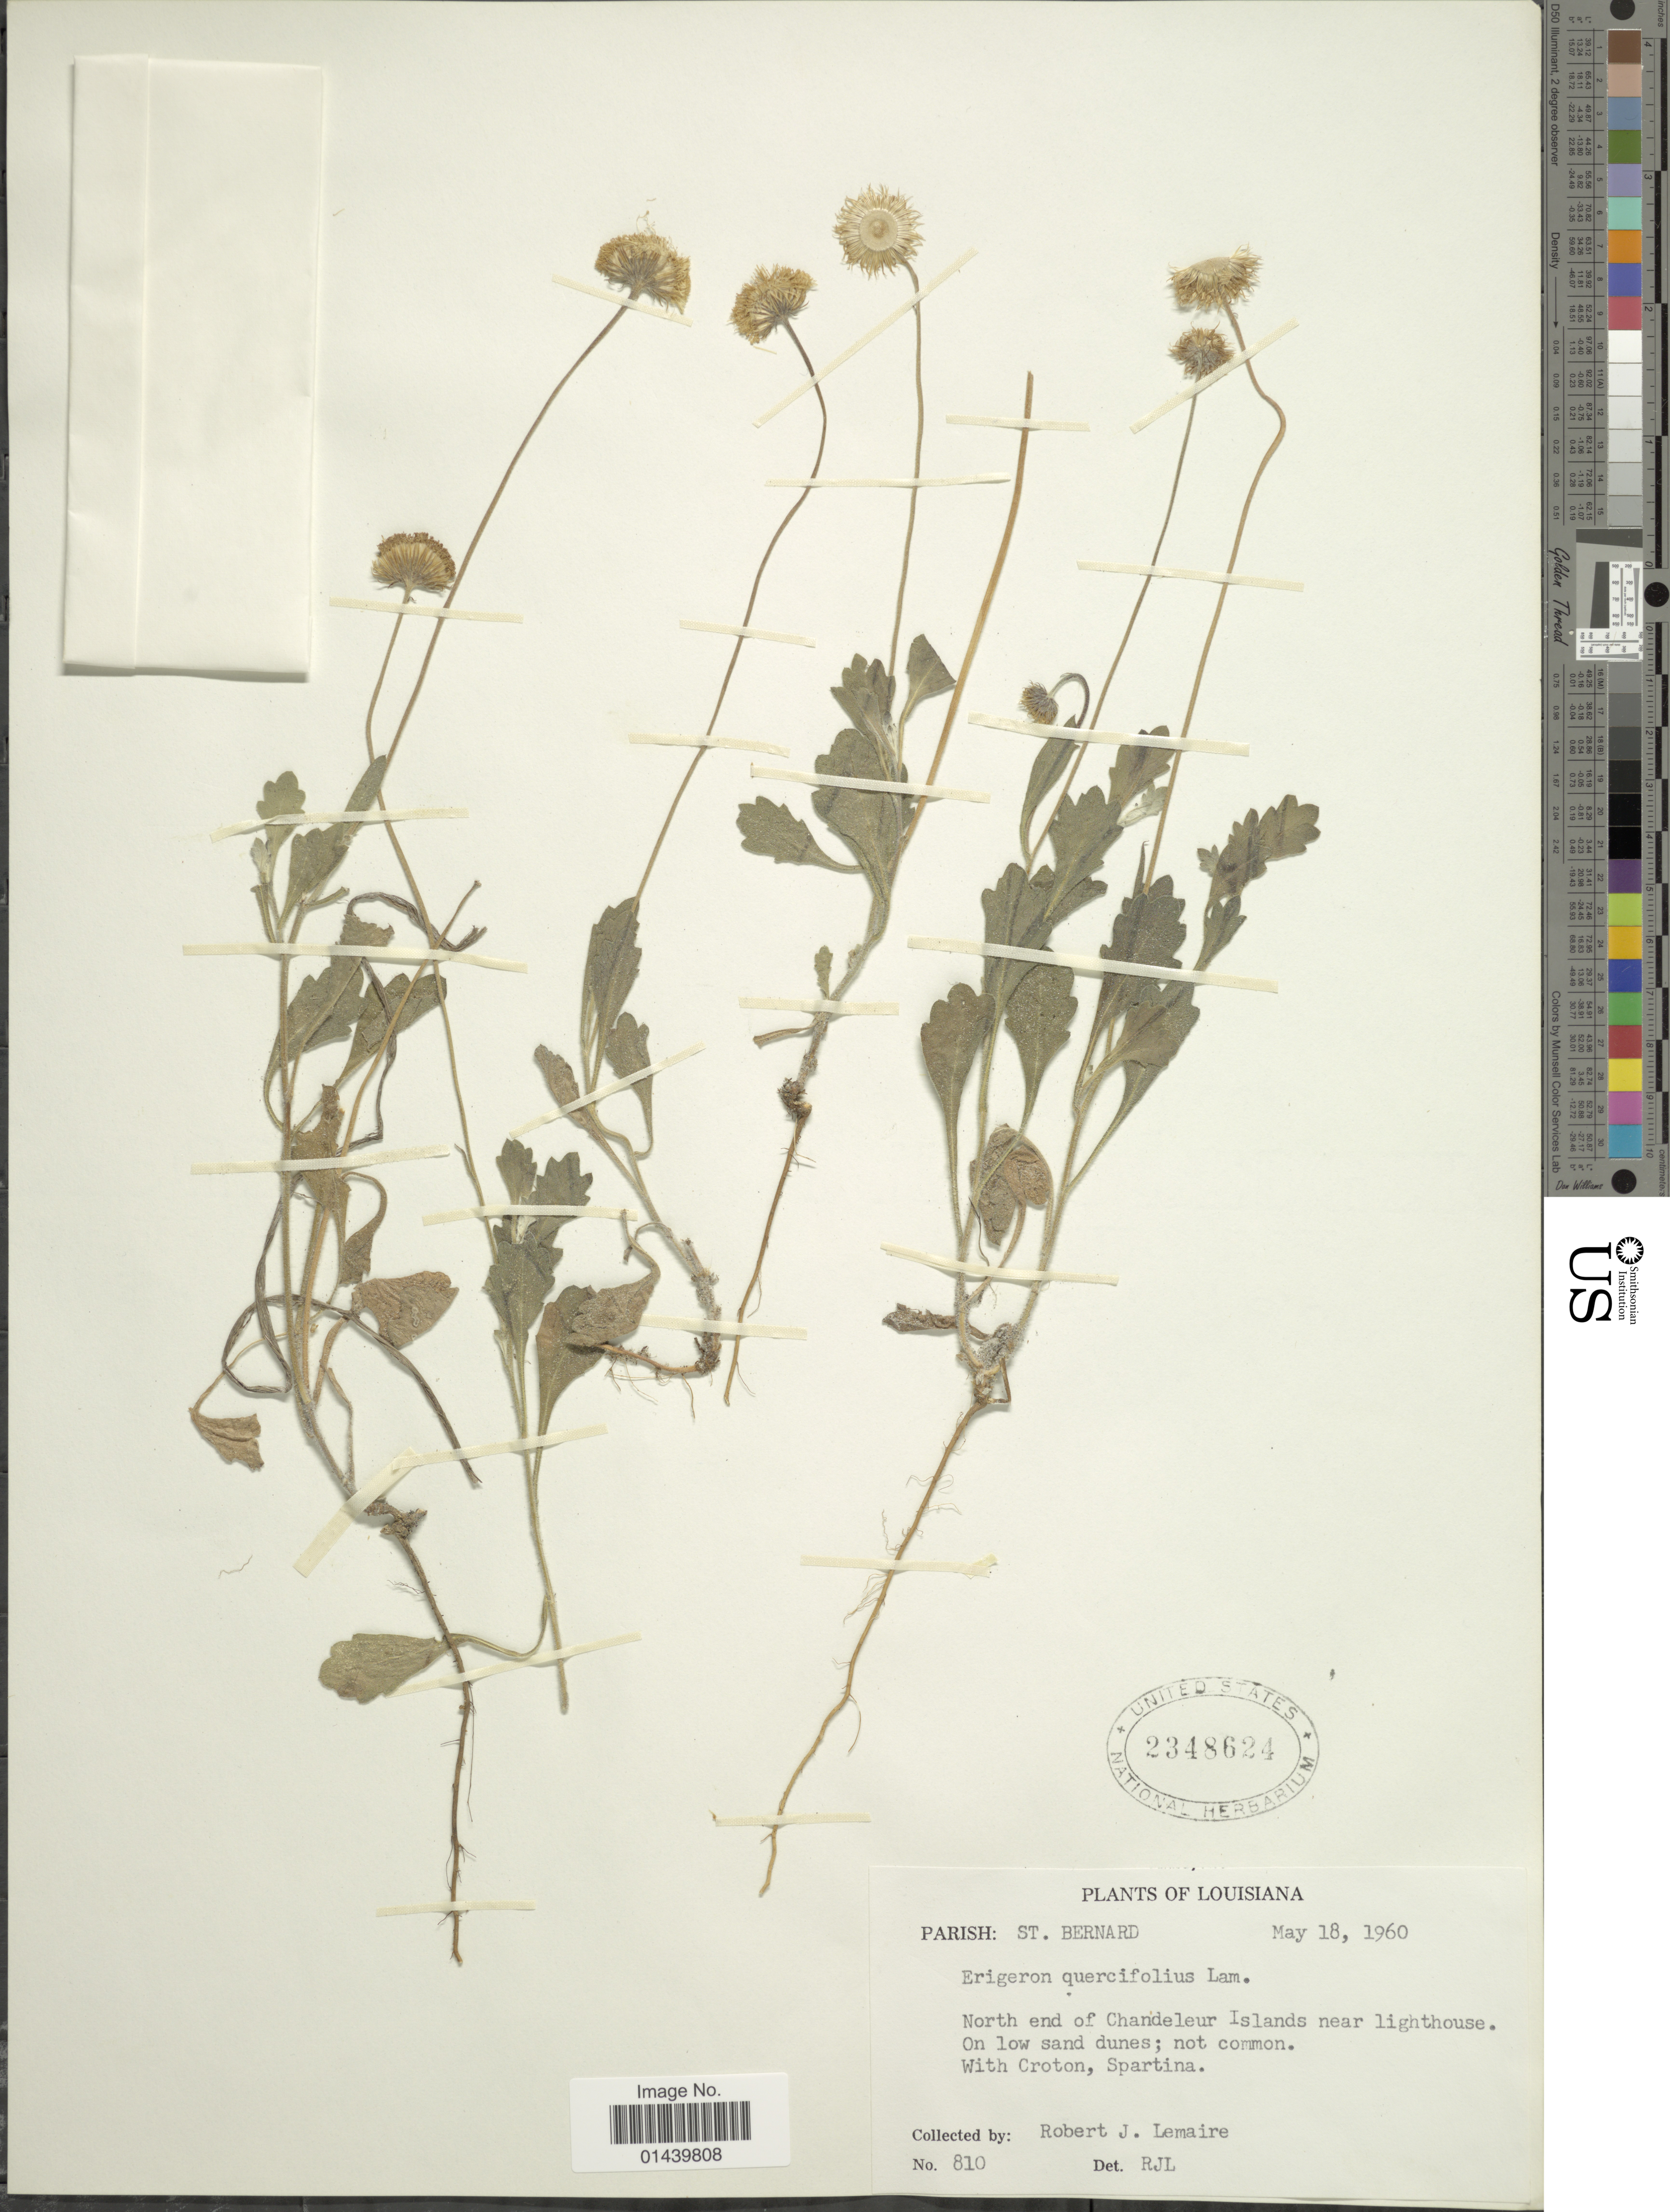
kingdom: Plantae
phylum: Tracheophyta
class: Magnoliopsida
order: Asterales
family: Asteraceae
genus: Erigeron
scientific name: Erigeron quercifolius Lam.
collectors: R. J. Lemaire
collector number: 810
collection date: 1960-05-18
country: United States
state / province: Louisiana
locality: Parish: St. Bernard. North end of Chandeleur Islands near lighthouse.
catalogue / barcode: US 2348624